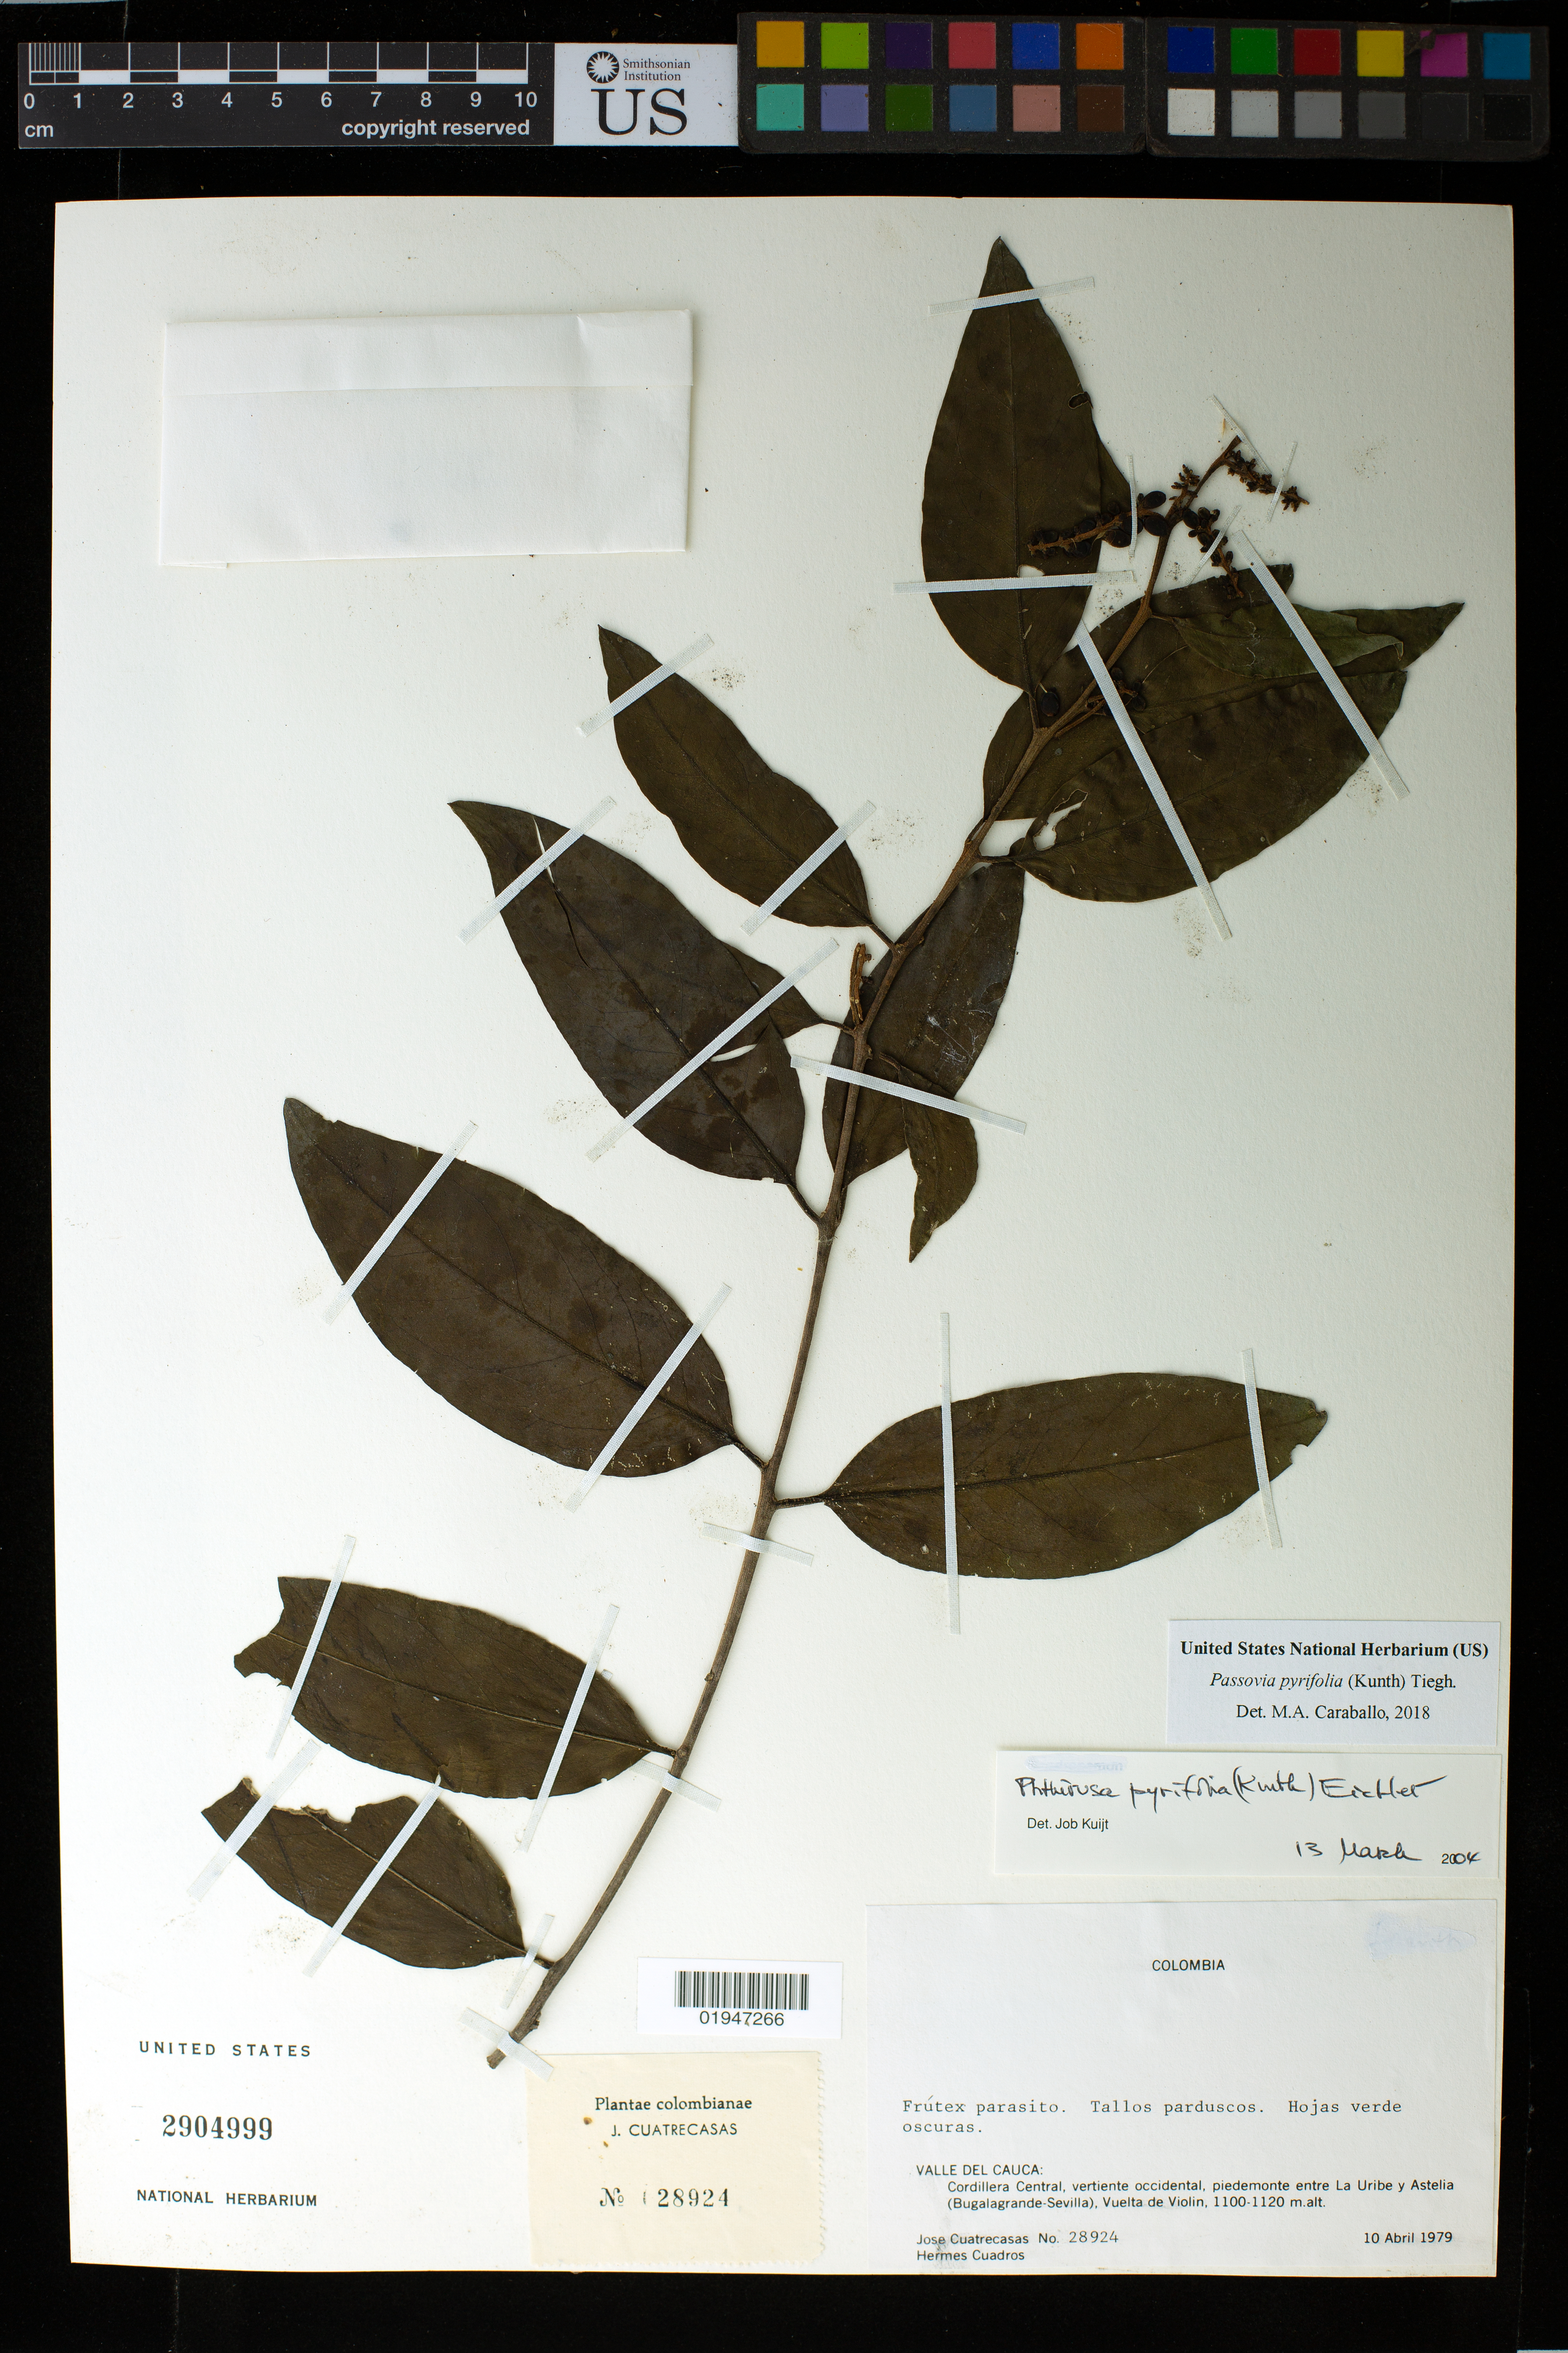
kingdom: Plantae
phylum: Tracheophyta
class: Magnoliopsida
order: Santalales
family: Loranthaceae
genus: Passovia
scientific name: Passovia pyrifolia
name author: (Kunth) Tiegh.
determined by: Caraballo-Ortiz, Marcos A., (MISS), University of Mississippi (UNITED STATES)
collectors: J. Cuatrecasas & H. Cuadros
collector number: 28924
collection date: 1979-04-10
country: Colombia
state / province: Valle del Cauca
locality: Valle del Cauca. Cordillera Central, vertiente occidental, piedemonte entre La Uribe y Astelia (Bugalagrande-Sevilla), Vuelta de Violin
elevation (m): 1100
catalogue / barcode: US 2904999